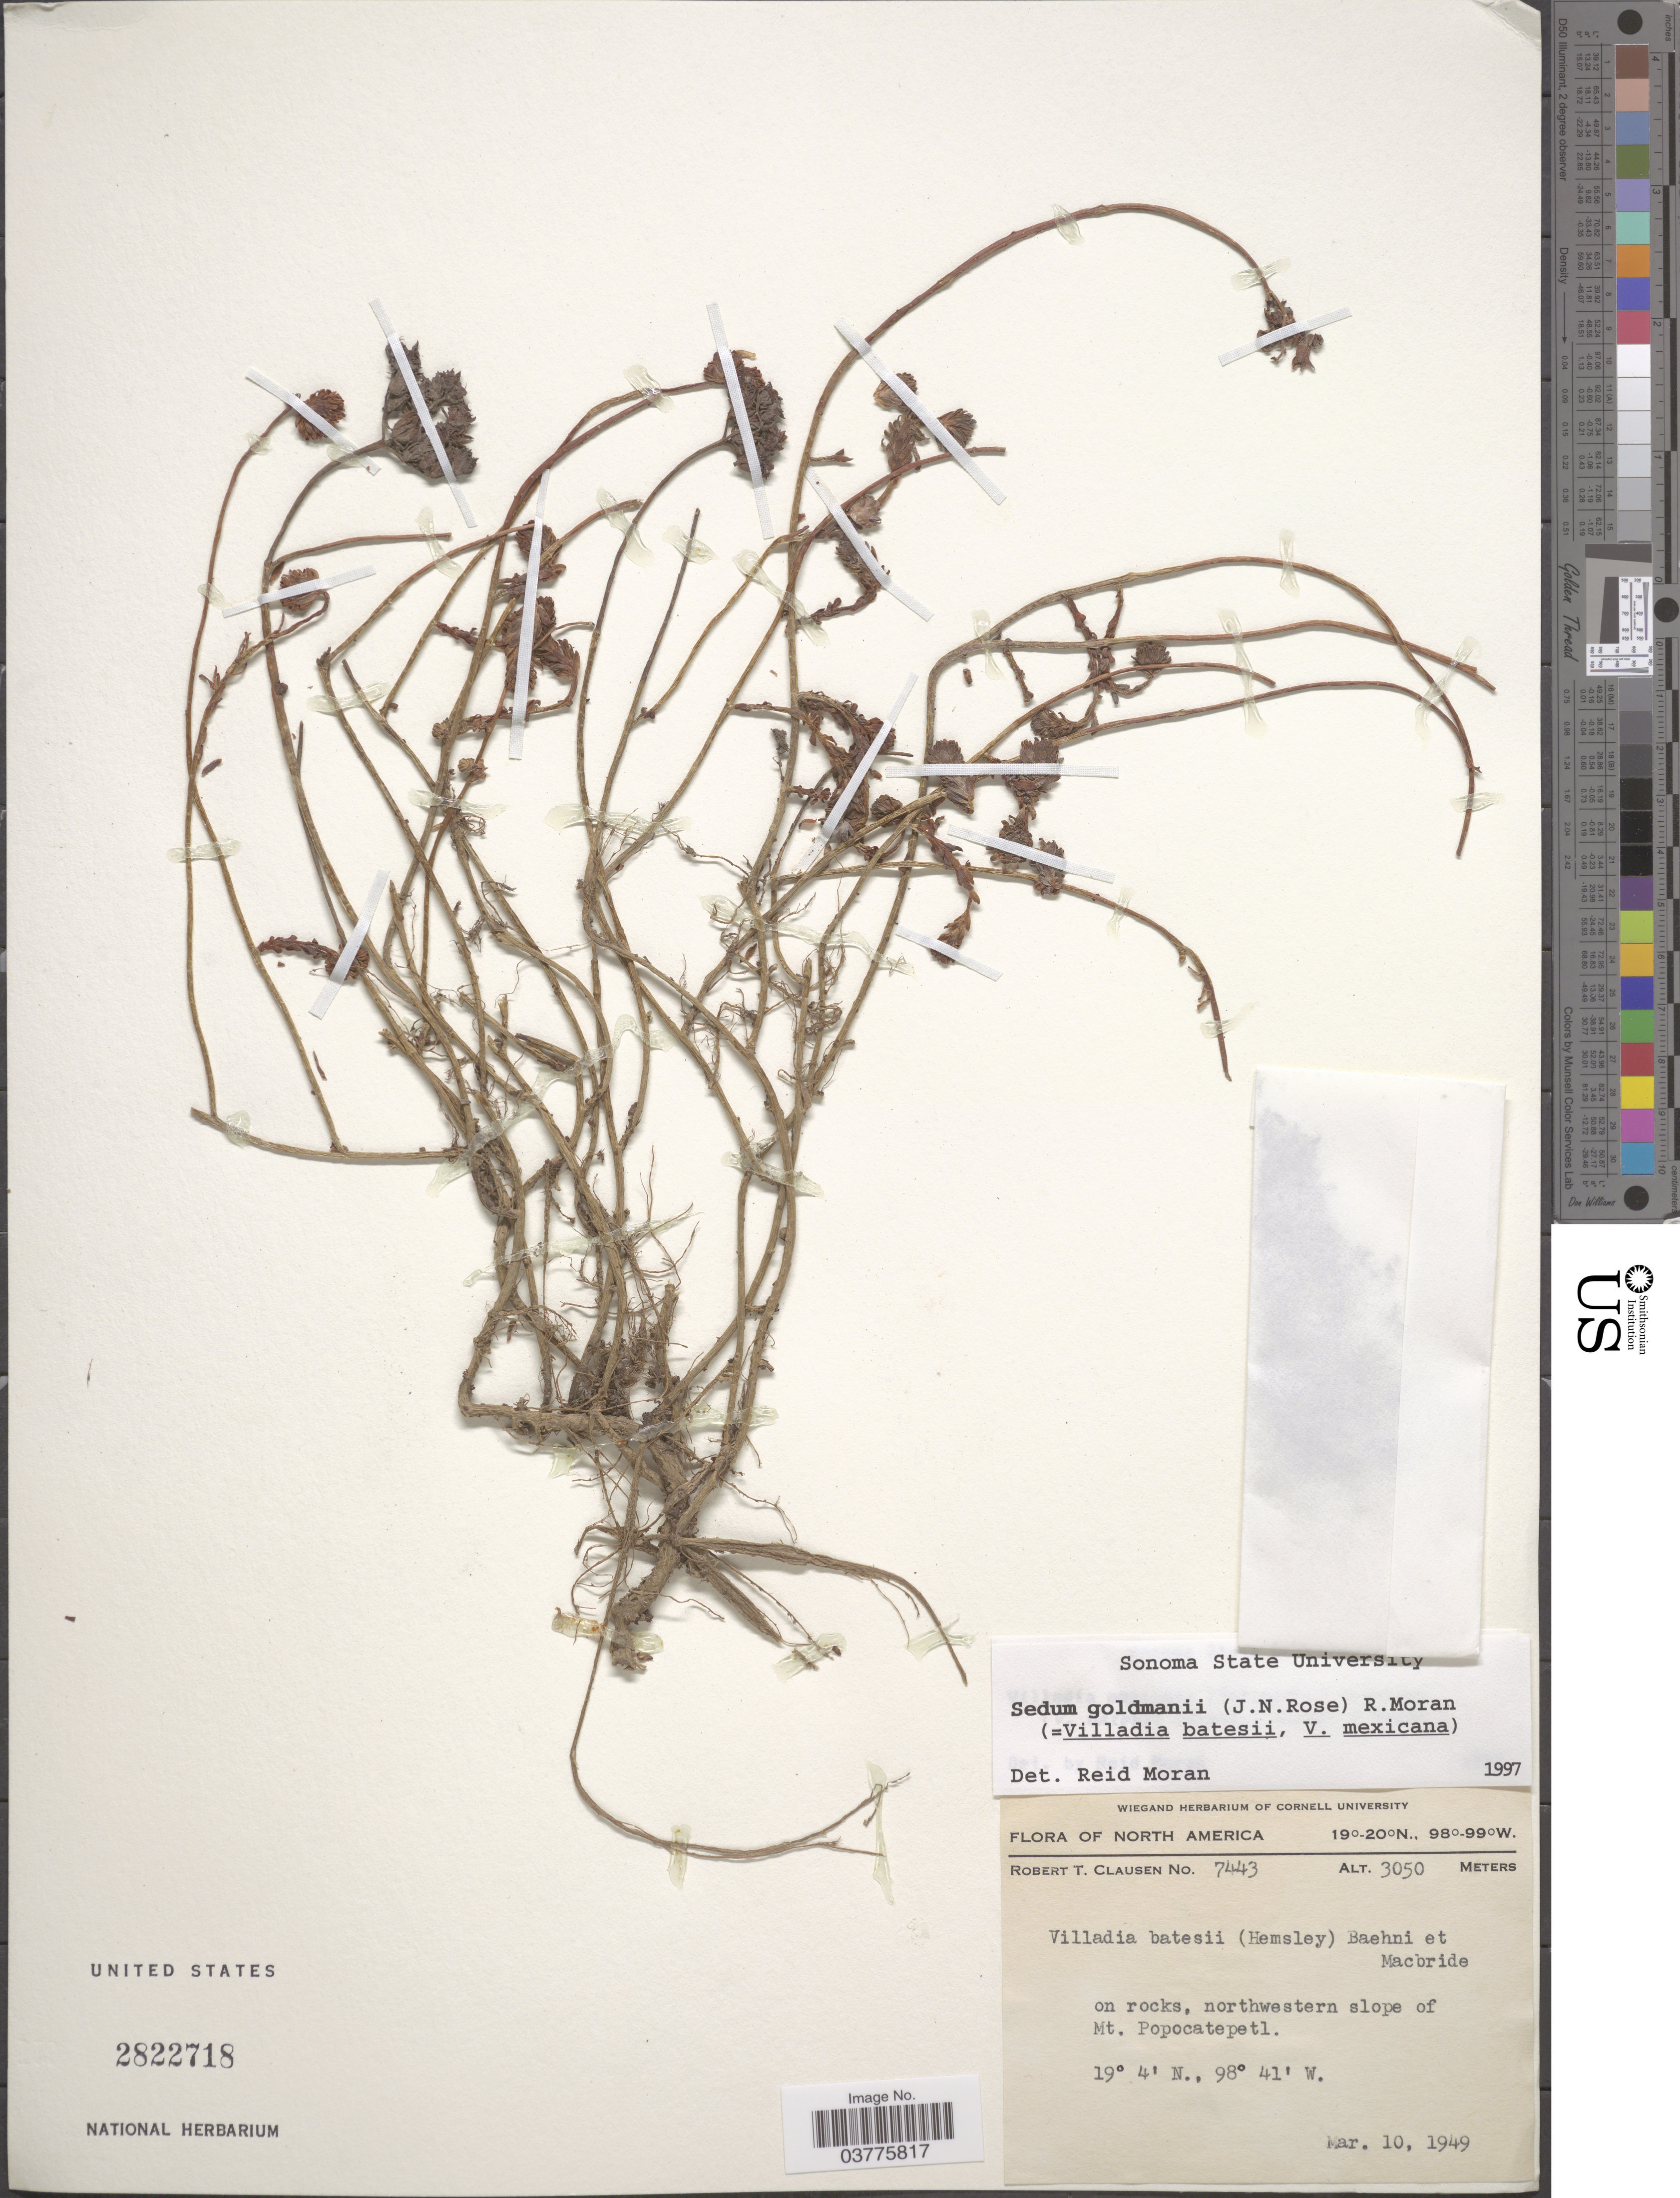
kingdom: Plantae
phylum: Tracheophyta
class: Magnoliopsida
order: Saxifragales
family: Crassulaceae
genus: Sedum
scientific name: Sedum goldmanii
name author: (Rose) Moran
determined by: Moran, R. V.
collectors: R. T. Clausen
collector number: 7443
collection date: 1949-03-10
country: Mexico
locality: North America. Northwestern slope of Mt. Popocatepetl.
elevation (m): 3050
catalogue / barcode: US 2822718